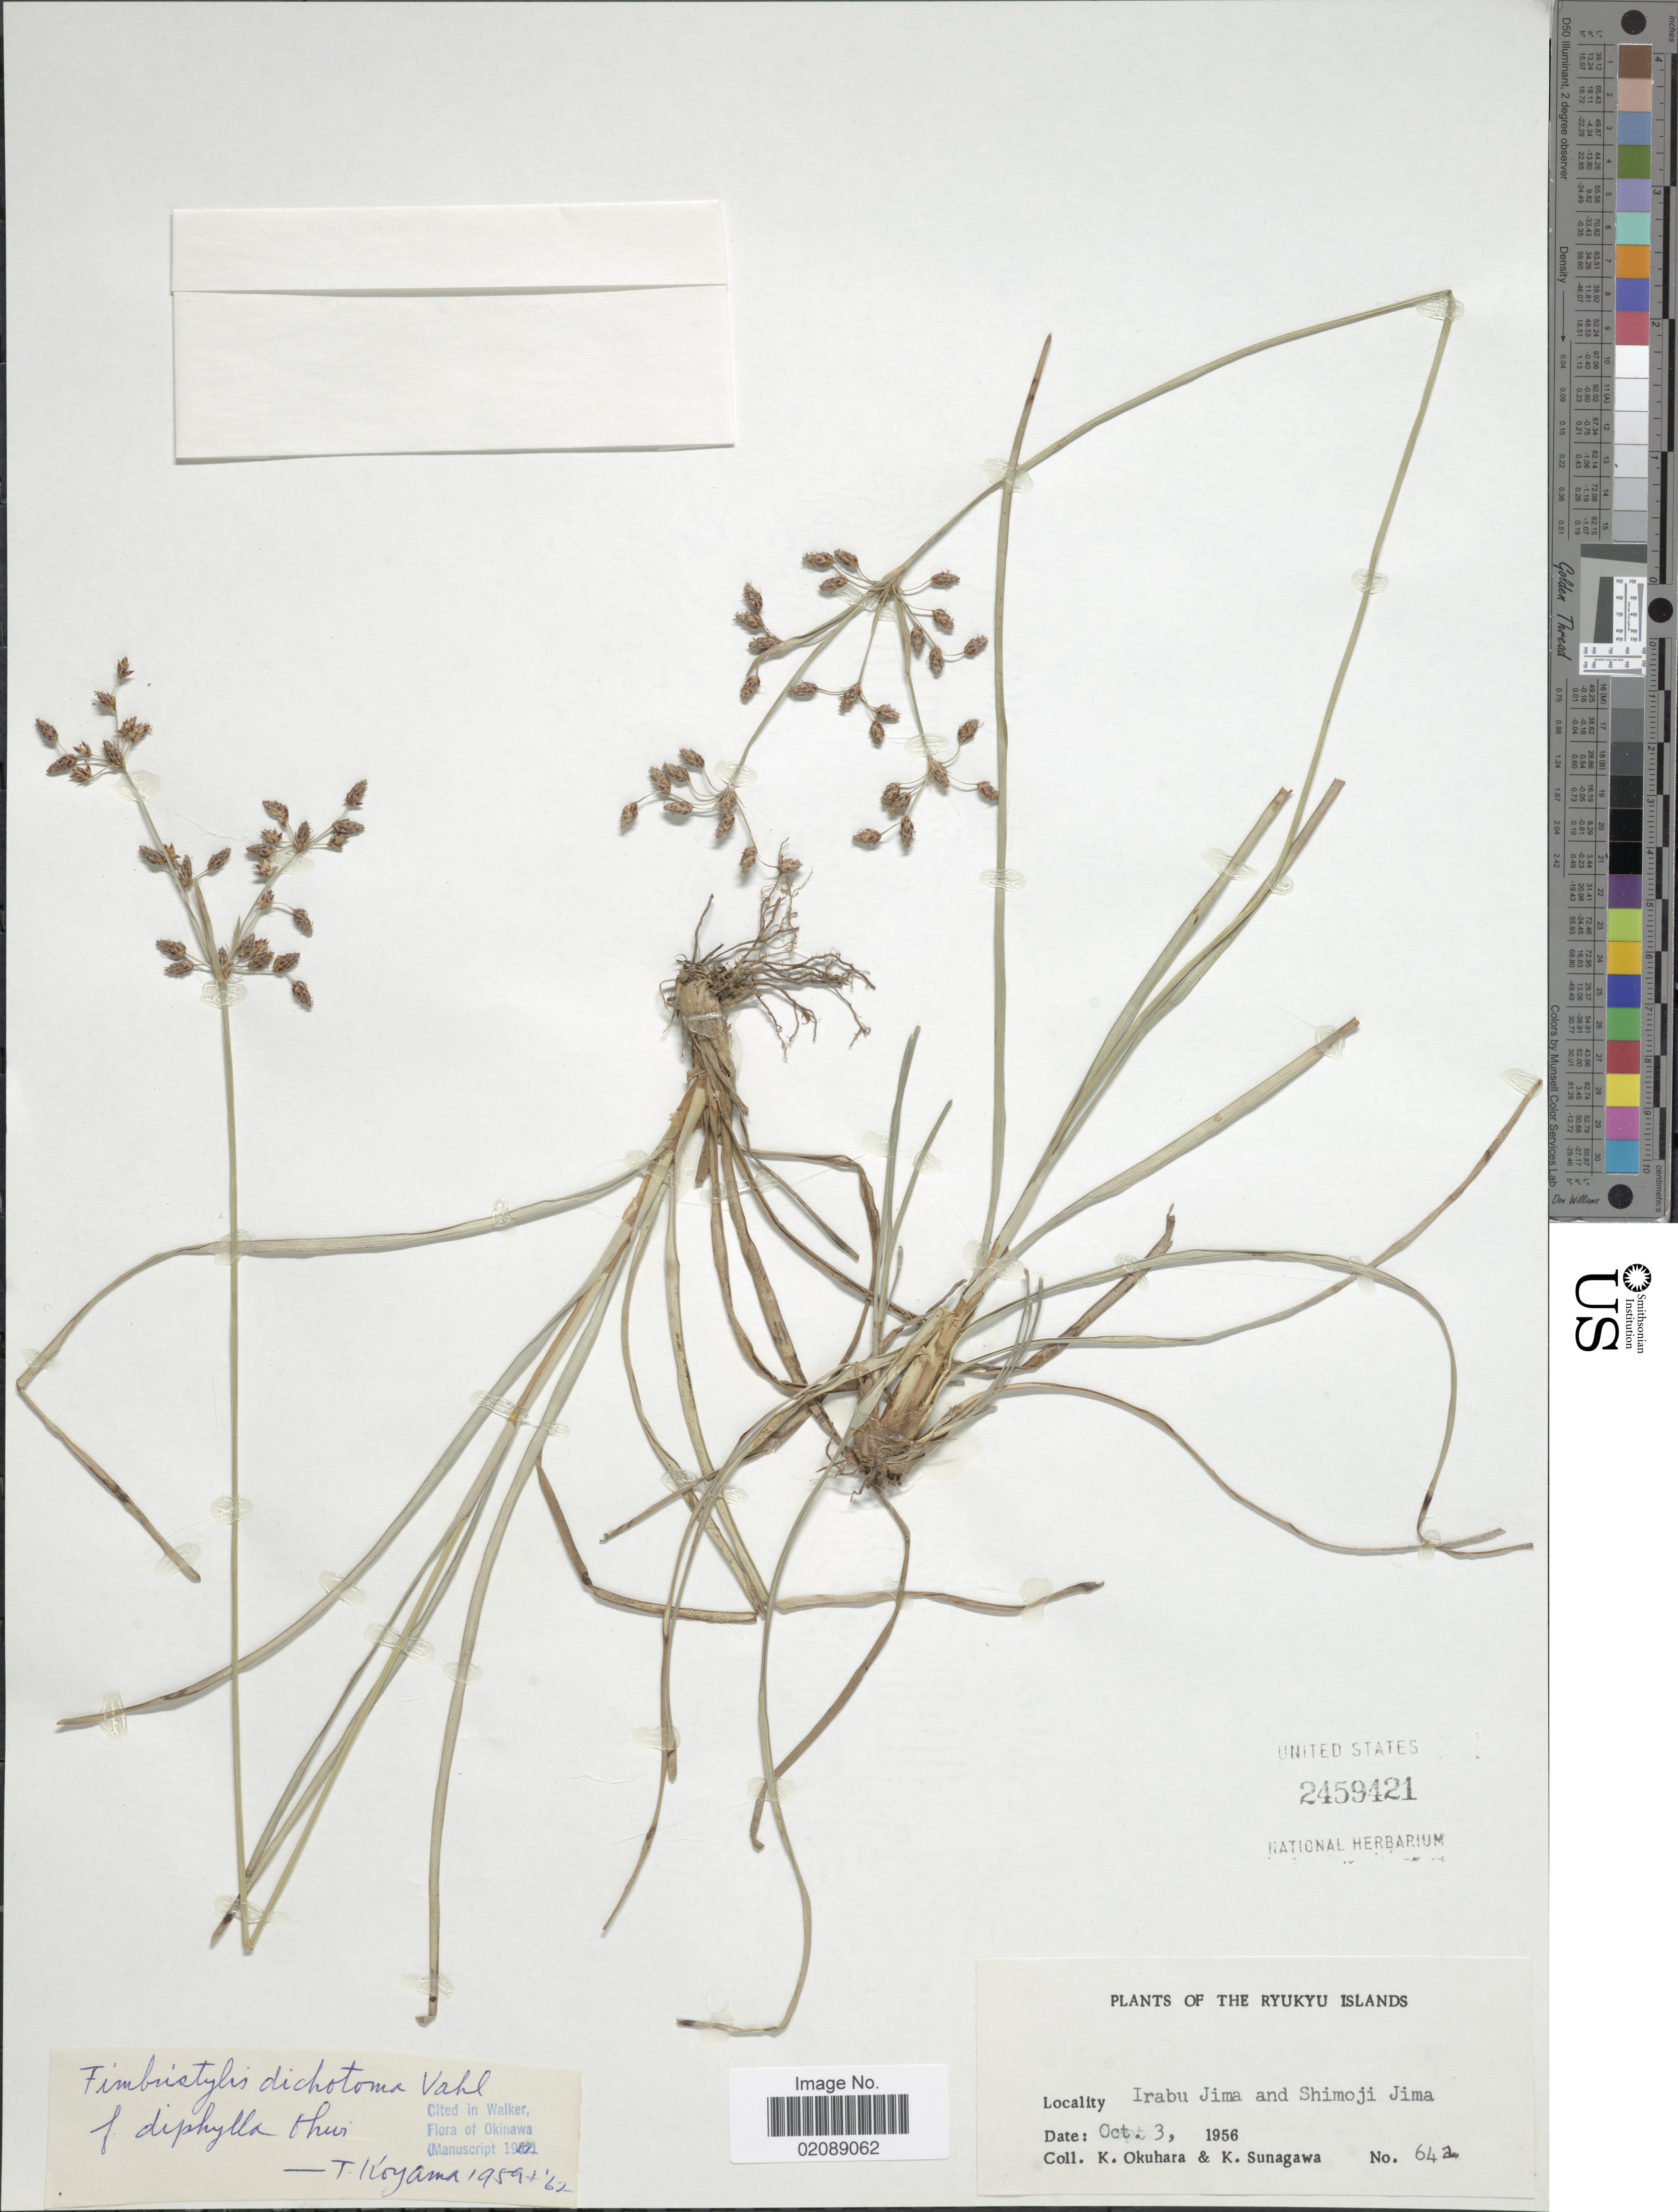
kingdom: Plantae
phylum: Tracheophyta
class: Liliopsida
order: Poales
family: Cyperaceae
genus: Fimbristylis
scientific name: Fimbristylis dichotoma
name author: (L.) Vahl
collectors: K. Okuhara & K. Sunagawa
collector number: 642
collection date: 1956-10-03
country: Japan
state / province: Okinawa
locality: The Ryukyu Islands, Irabu Jima and Shimoji Jima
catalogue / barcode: US 2459421